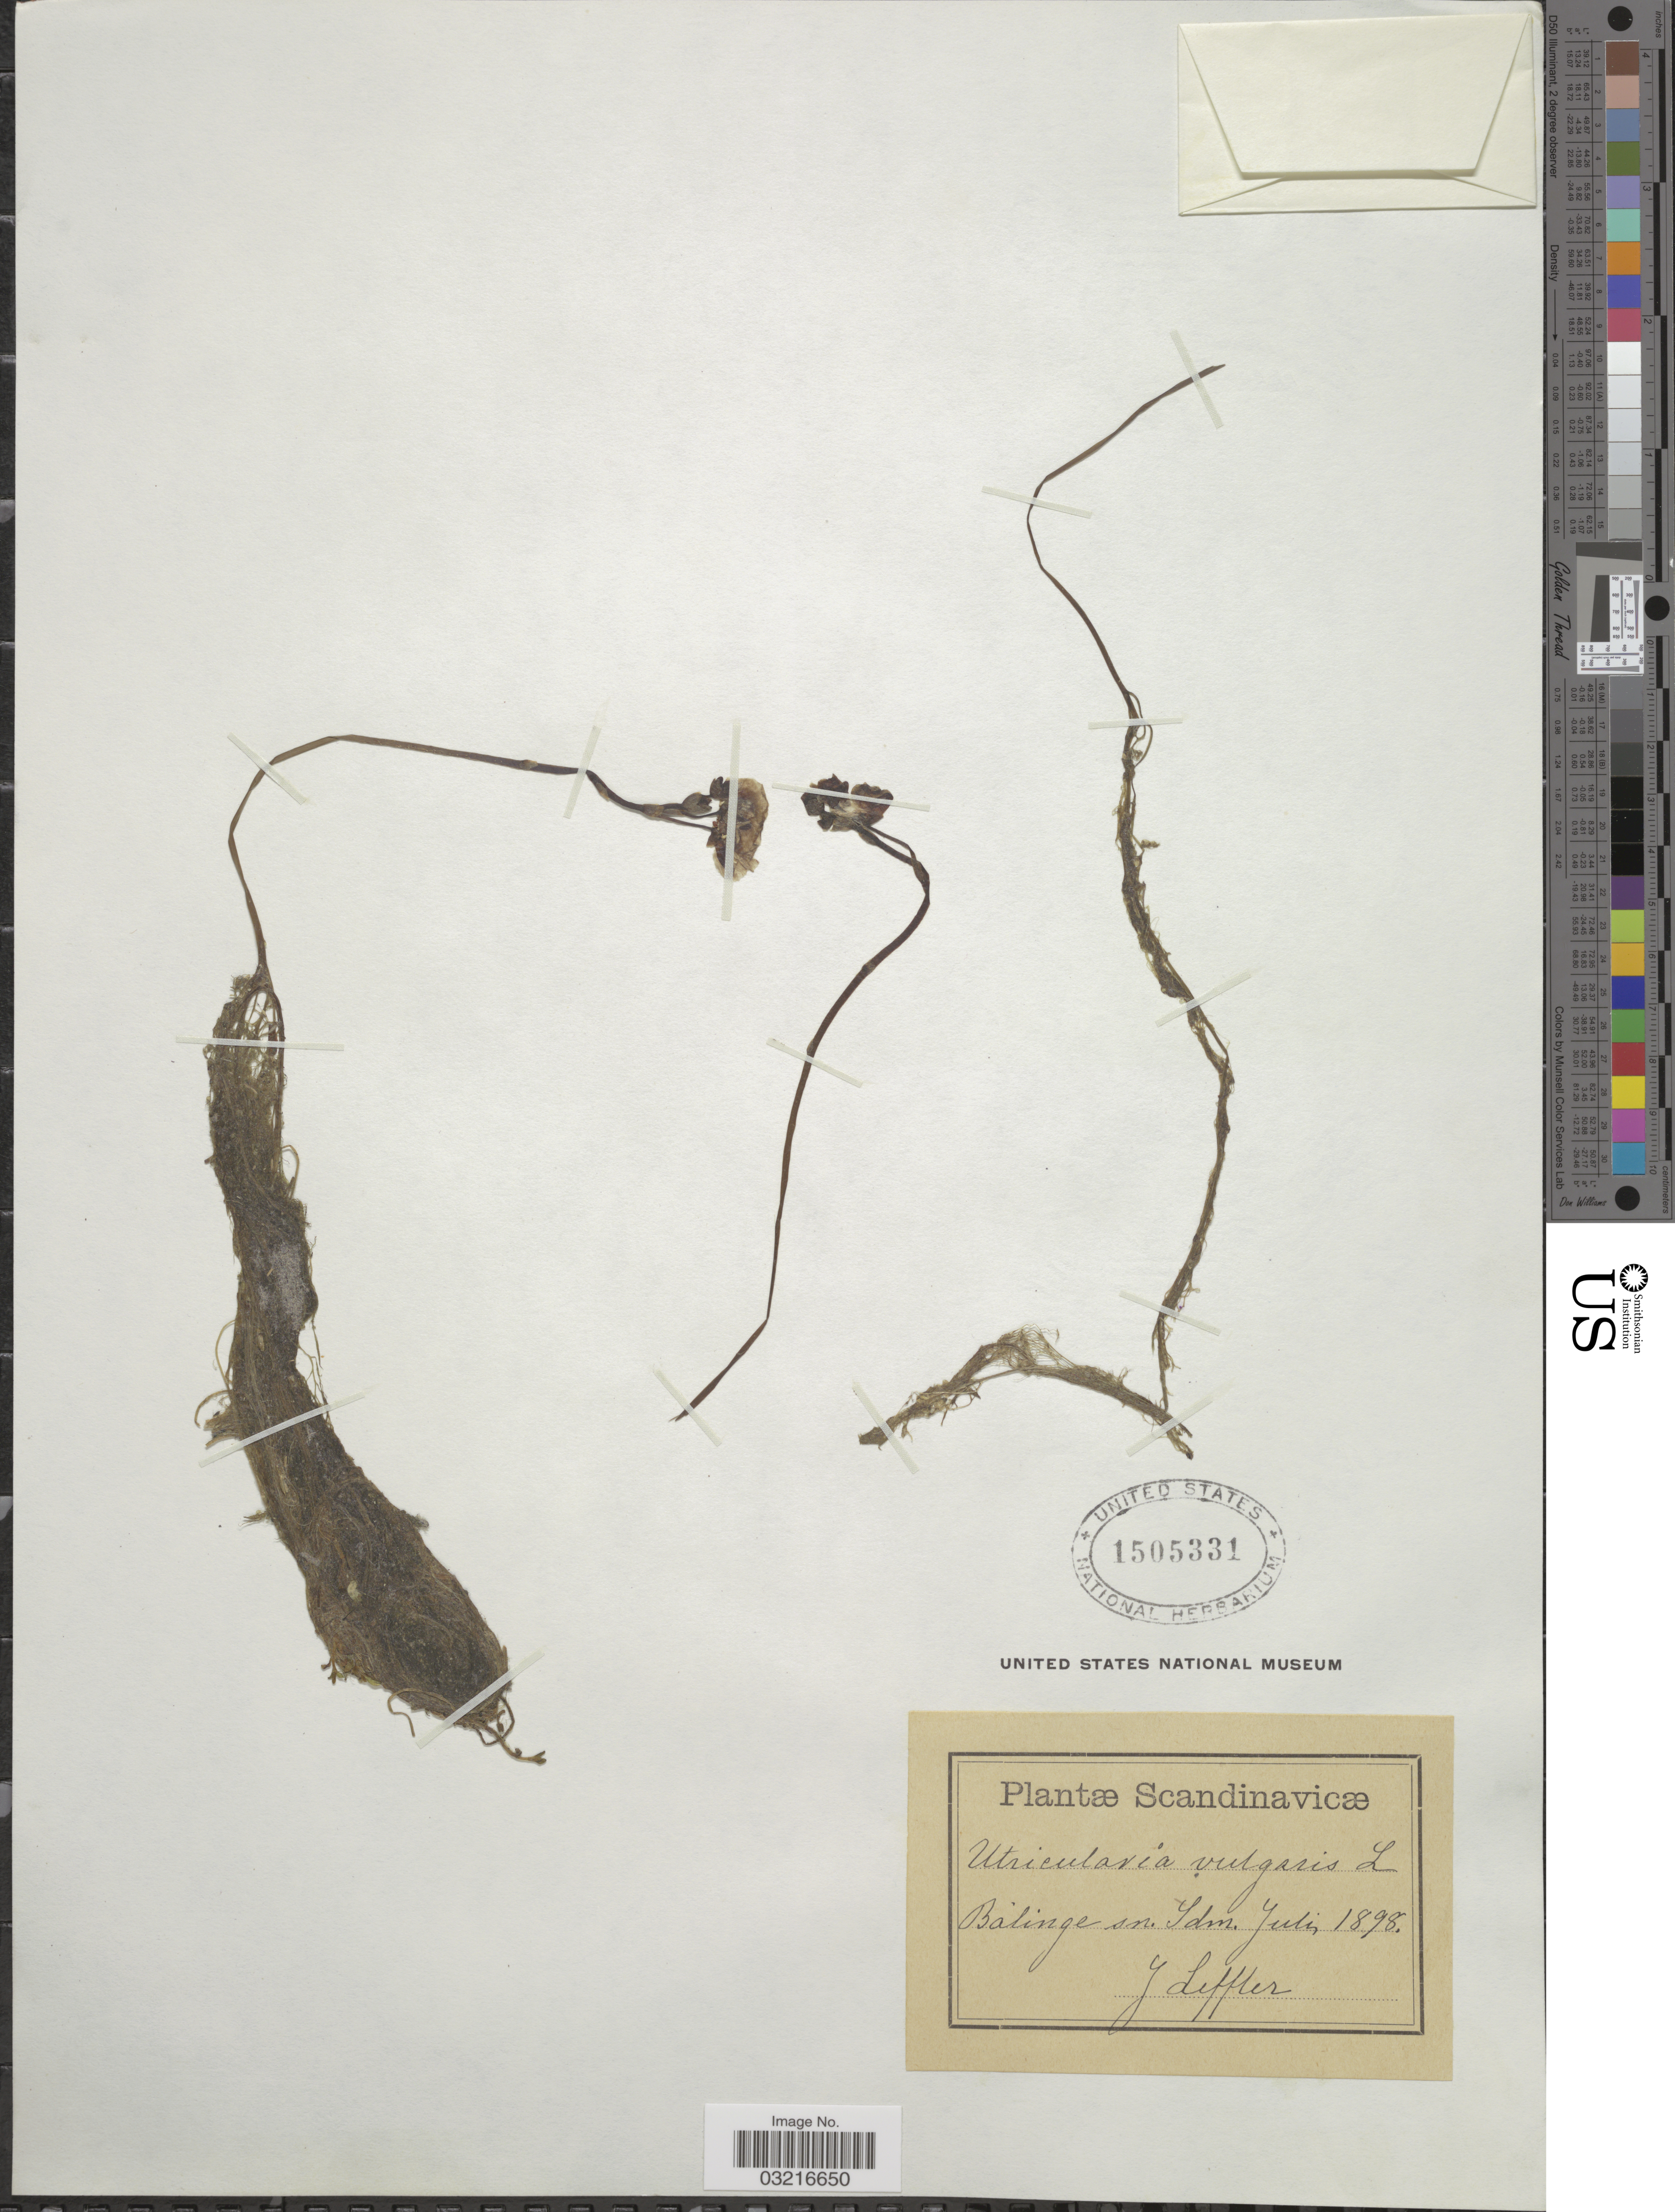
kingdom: Plantae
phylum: Tracheophyta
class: Magnoliopsida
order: Lamiales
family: Lentibulariaceae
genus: Utricularia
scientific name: Utricularia vulgaris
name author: L.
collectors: J. Leffler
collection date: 1898-07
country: Sweden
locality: Scandinaviæ, Balinge sn. Idm.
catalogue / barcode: US 1505331